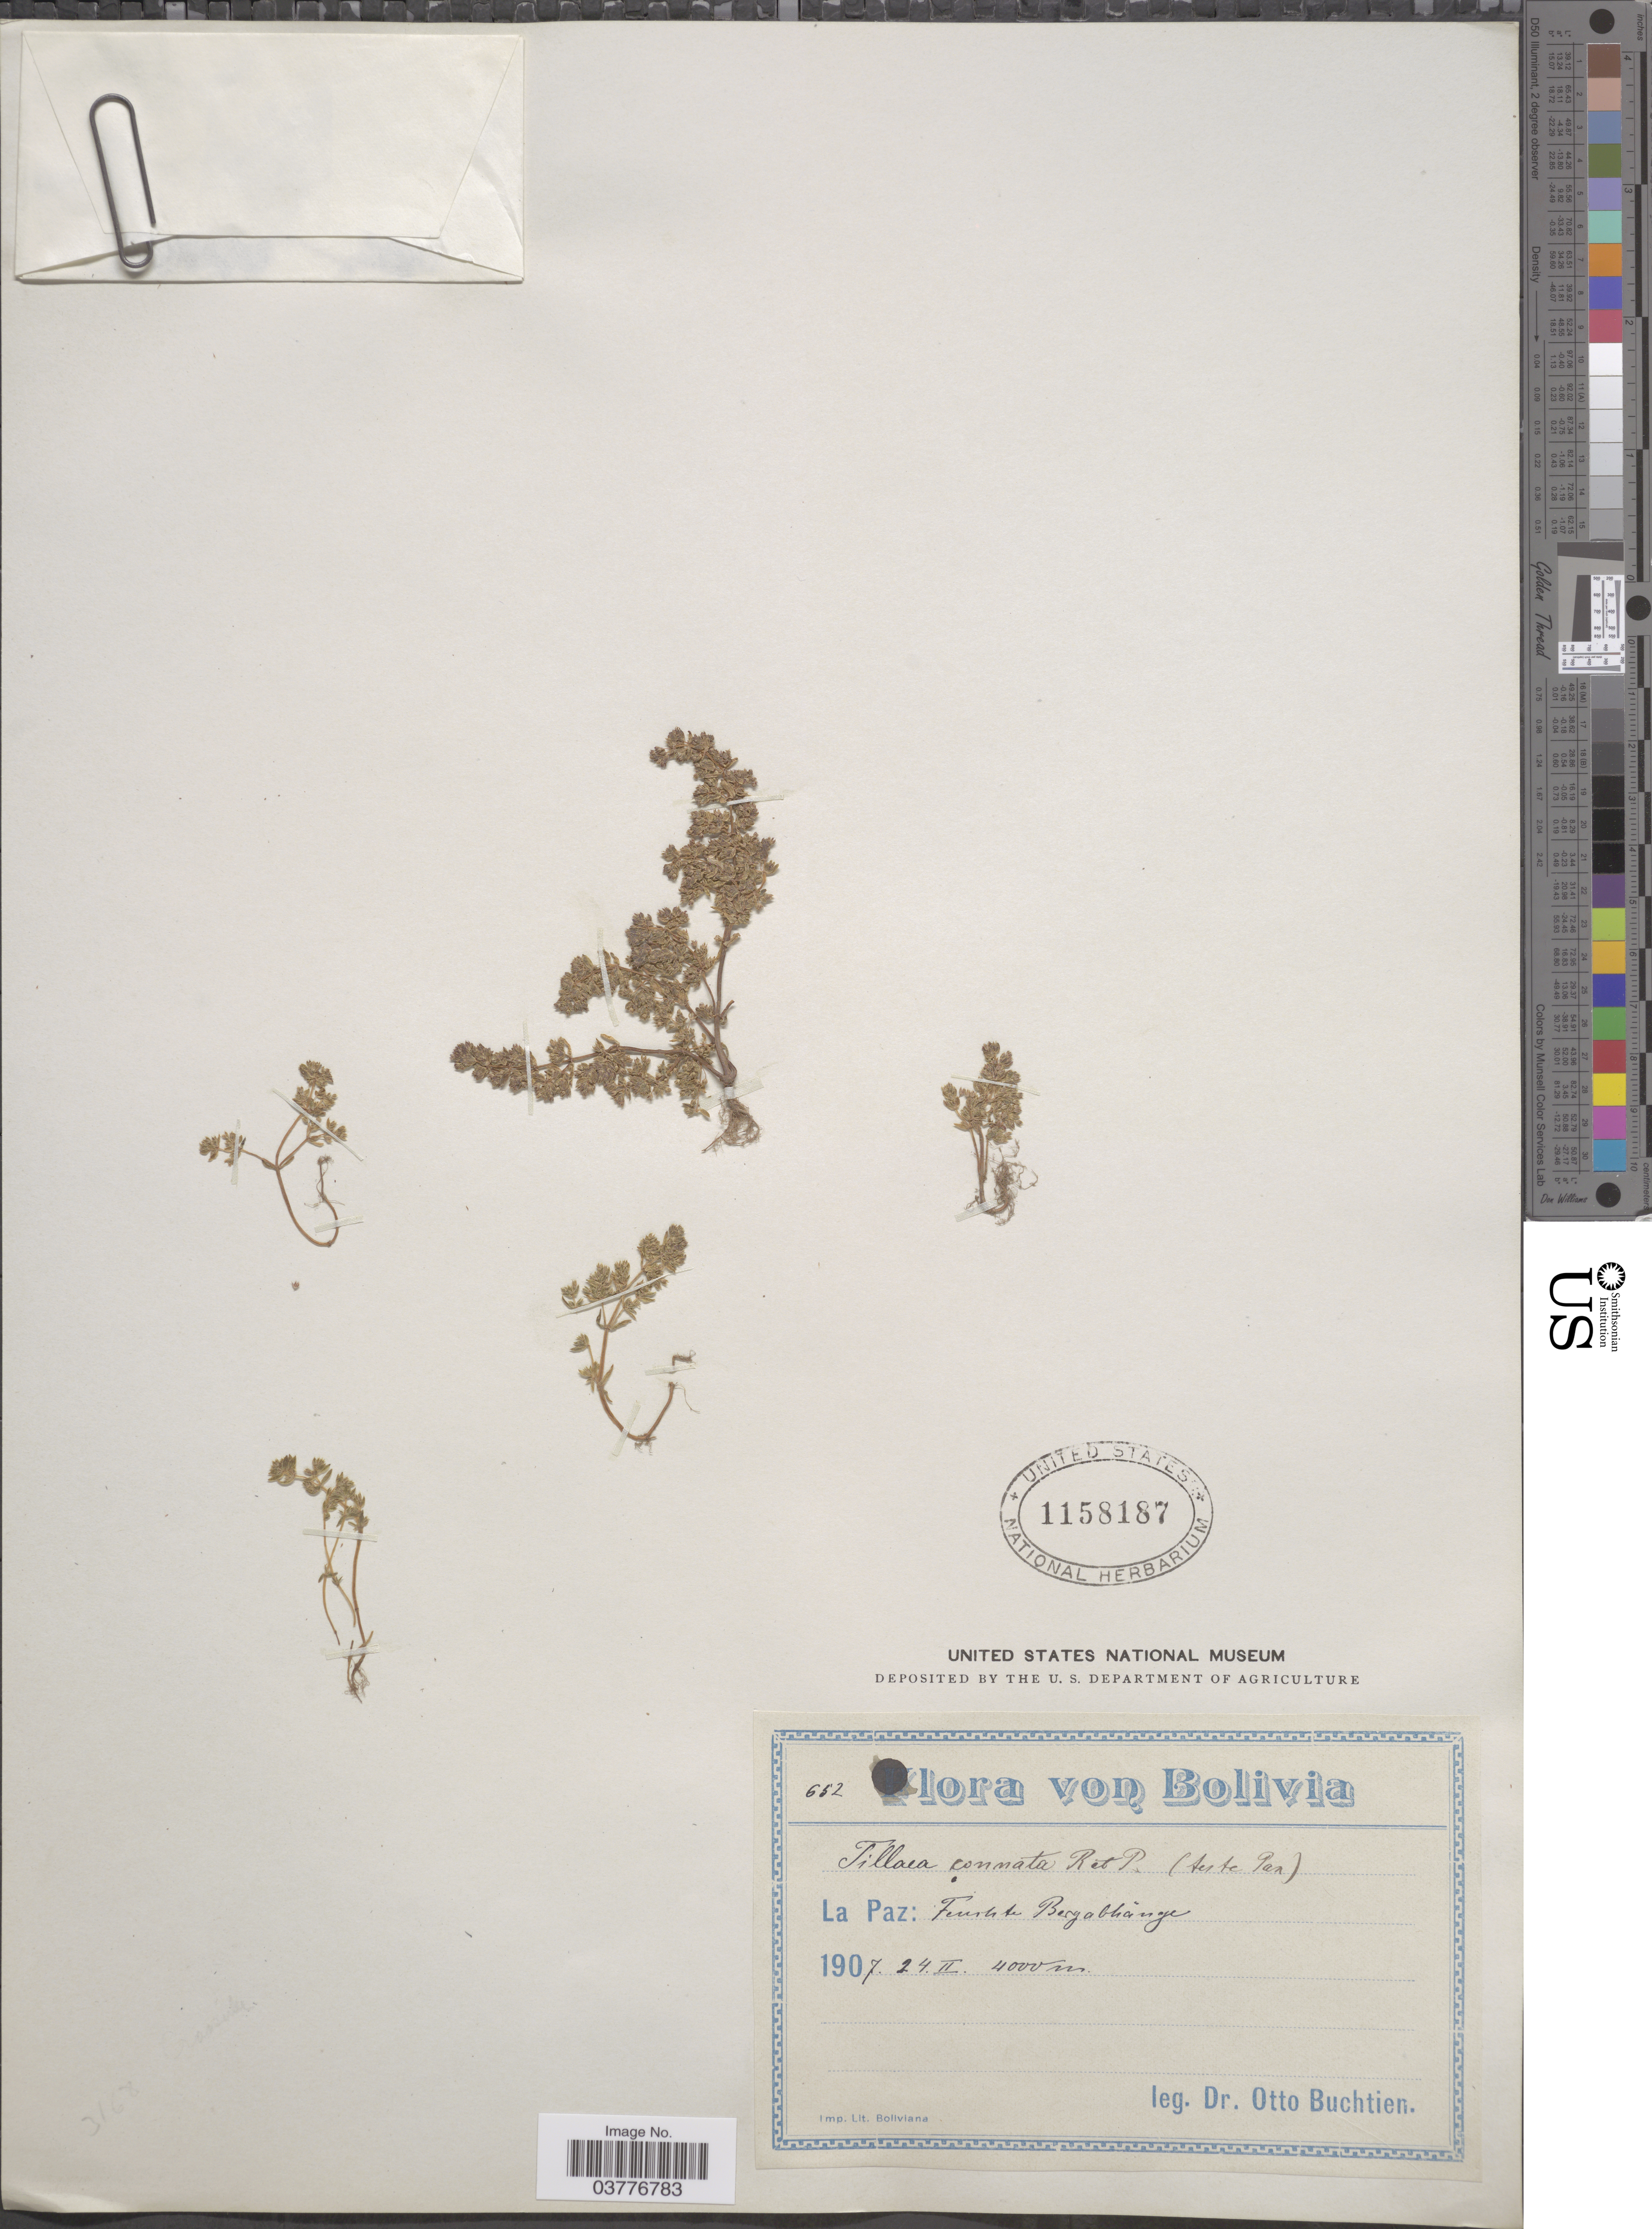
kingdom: Plantae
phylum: Tracheophyta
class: Magnoliopsida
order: Saxifragales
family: Crassulaceae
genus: Crassula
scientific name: Crassula connata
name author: (Ruiz & Pav.) A. Berger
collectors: O. Buchtien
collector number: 652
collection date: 1907-02-24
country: Bolivia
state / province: La Paz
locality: Furchte Bergabhänge.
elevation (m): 4000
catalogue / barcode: US 1158187